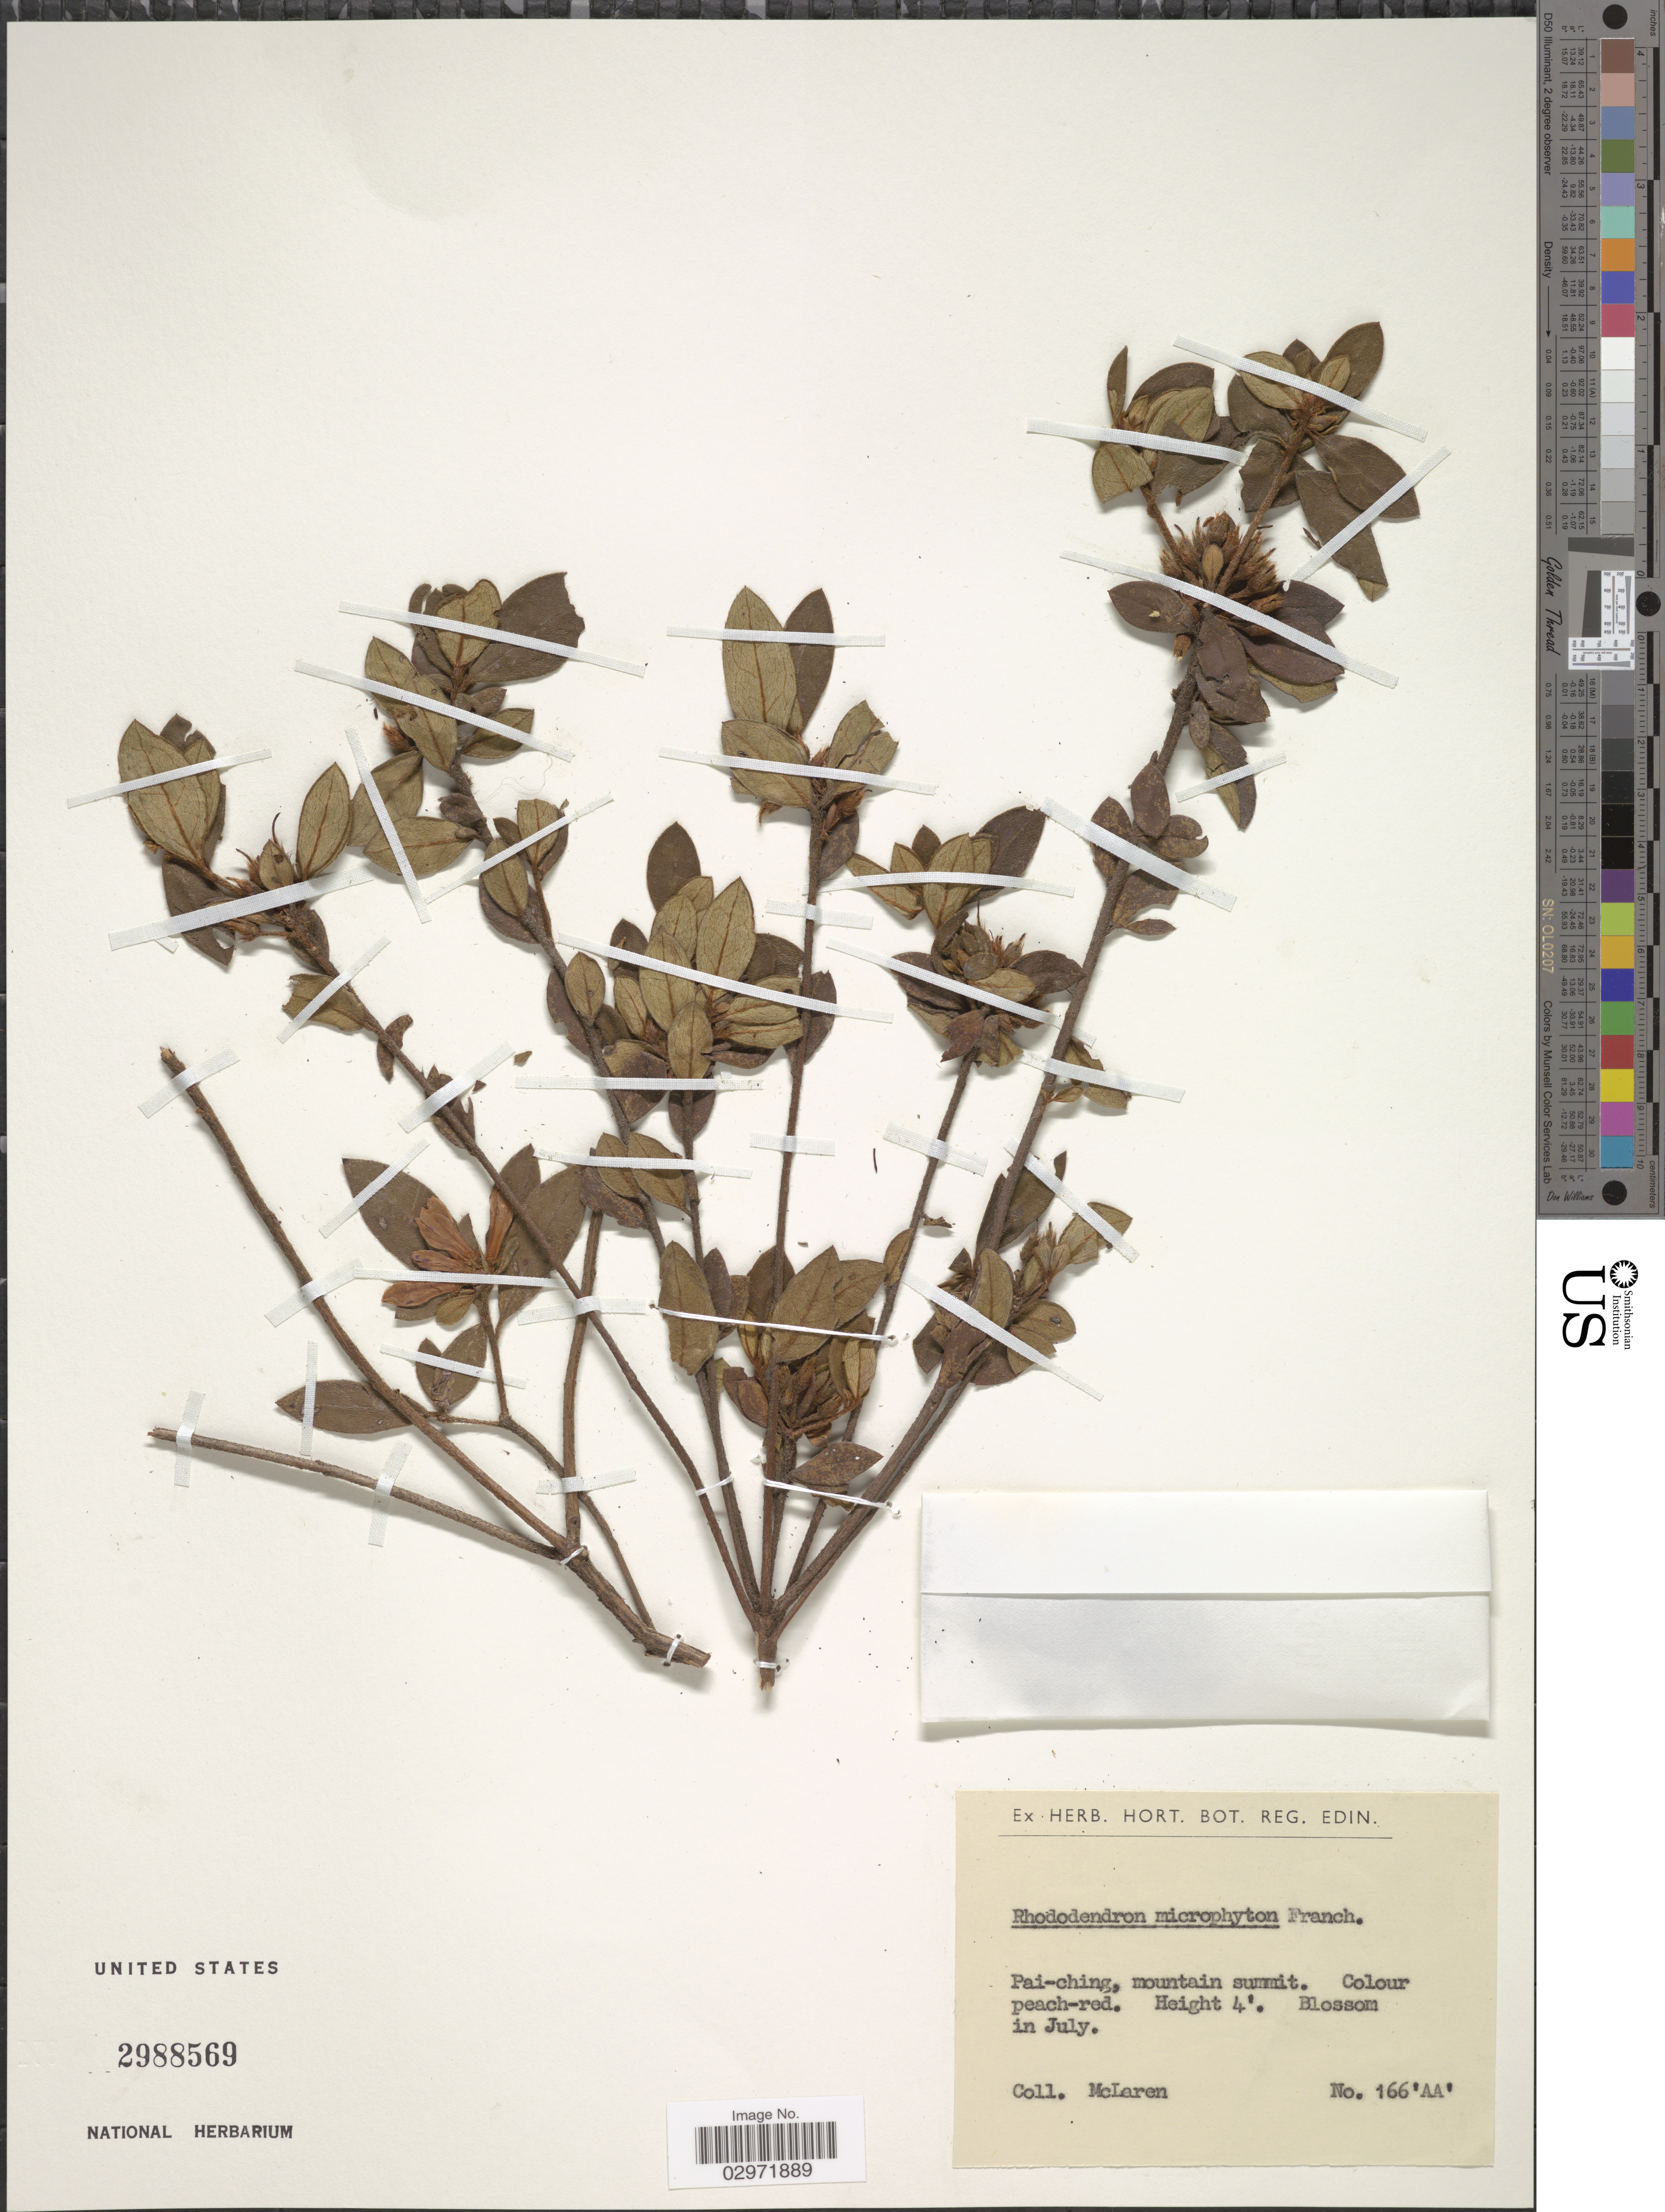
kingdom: Plantae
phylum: Tracheophyta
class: Magnoliopsida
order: Ericales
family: Ericaceae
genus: Rhododendron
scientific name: Rhododendron microphyton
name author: Franch.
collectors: McLaren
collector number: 166'AA'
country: China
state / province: Shanxi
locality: Pai-Ching.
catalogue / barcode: US 2988569